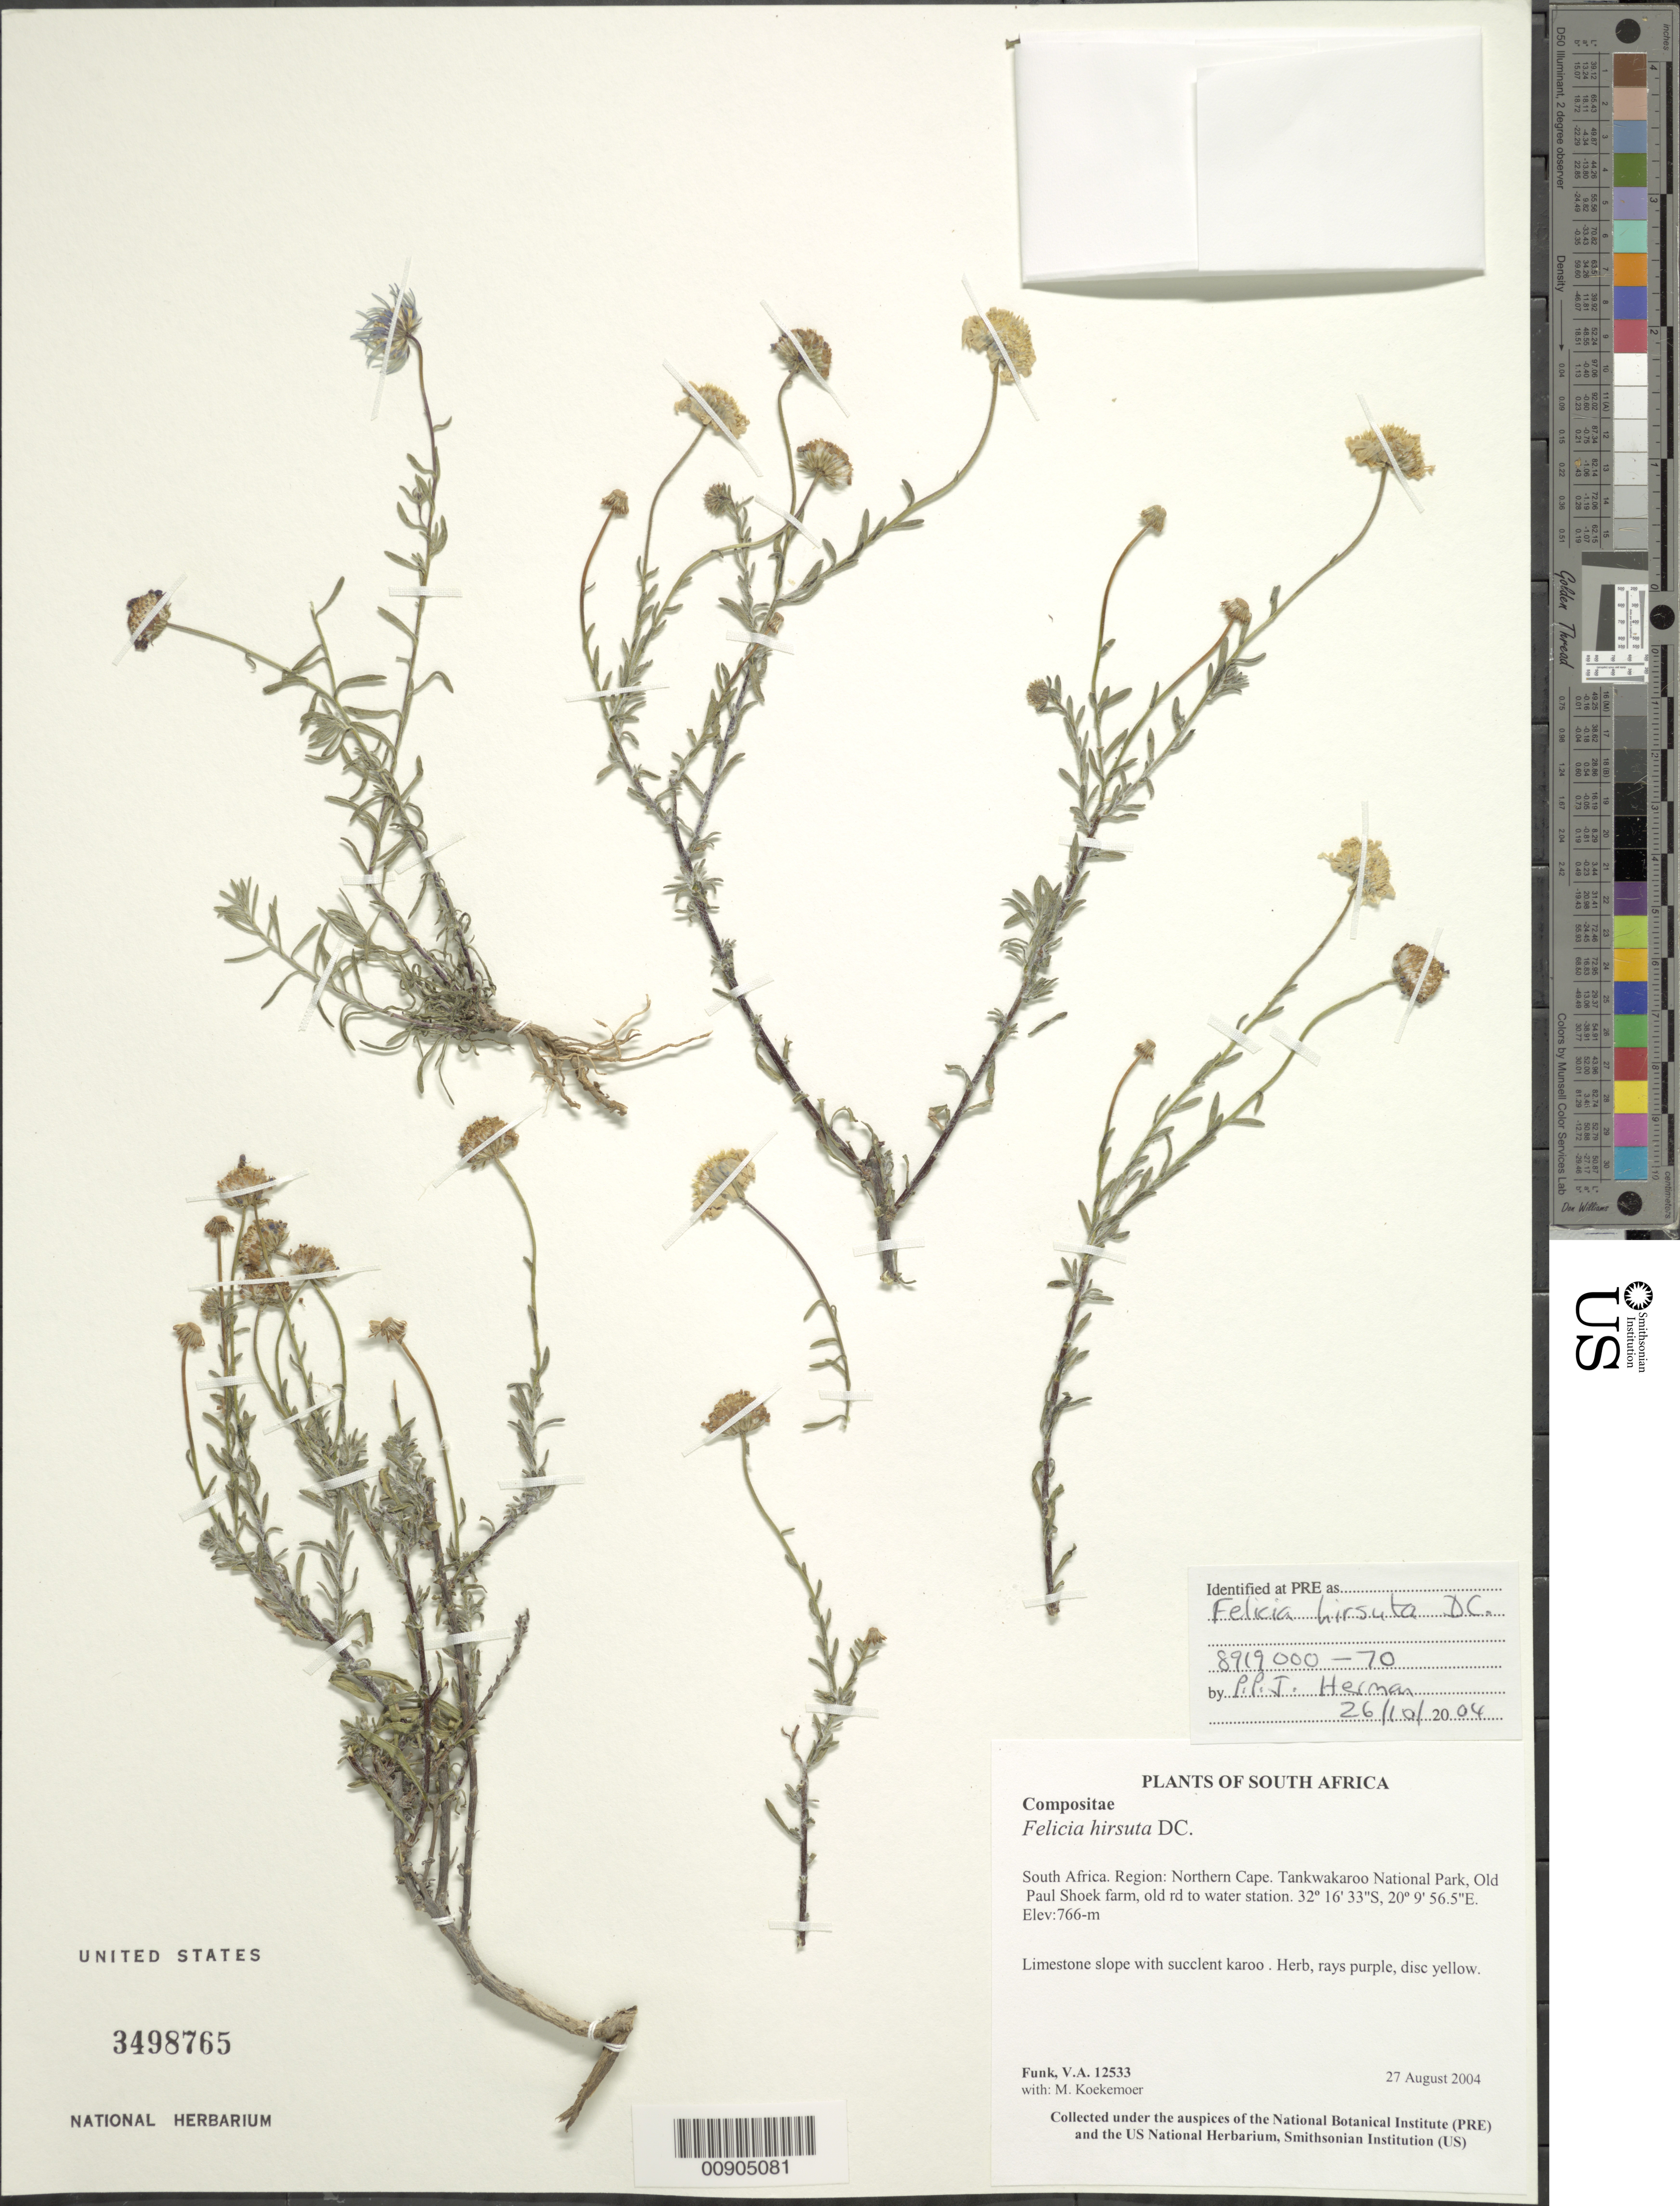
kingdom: Plantae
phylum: Tracheophyta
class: Magnoliopsida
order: Asterales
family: Asteraceae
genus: Felicia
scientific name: Felicia hirsuta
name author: DC.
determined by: Herman, P. P. J.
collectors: V. Funk & M. Koekemoer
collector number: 12533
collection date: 2004-08-27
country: South Africa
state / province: Northern Cape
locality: Tankwakaroo National Park, Old Paul Shoek farm, old road to water station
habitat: Limestone slope with succulent karoo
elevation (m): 766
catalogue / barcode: US 3498765